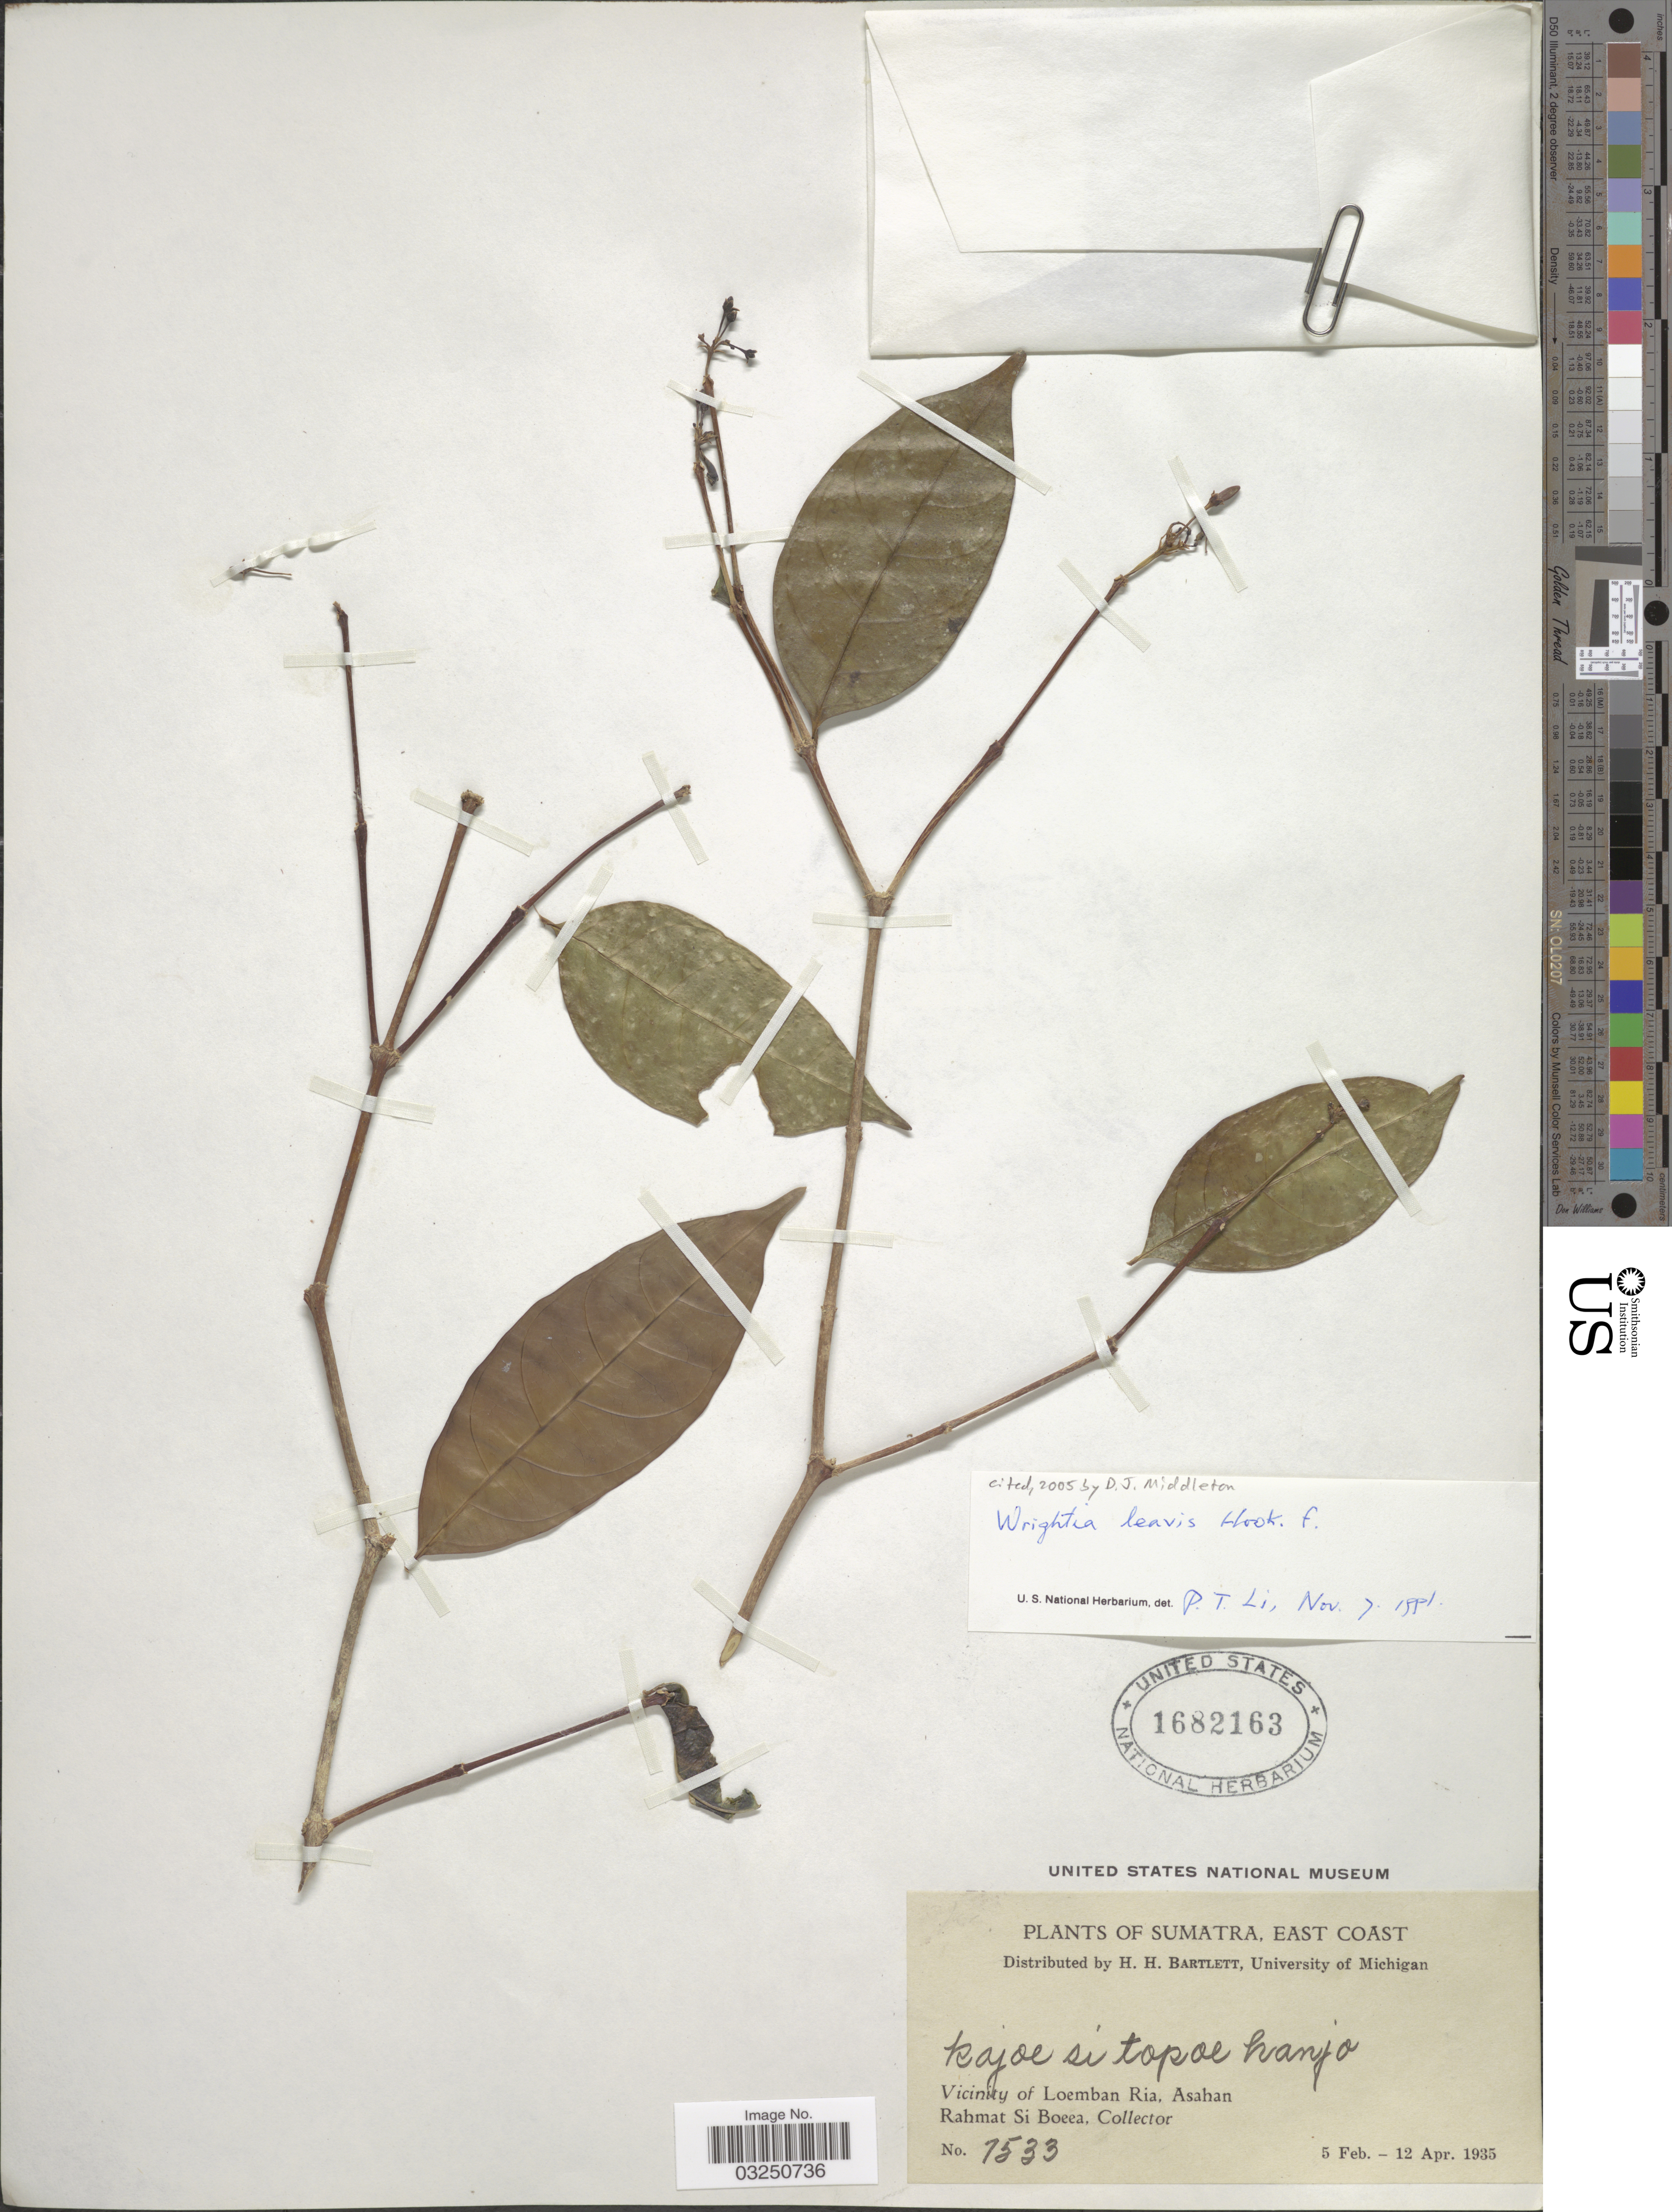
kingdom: Plantae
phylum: Tracheophyta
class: Magnoliopsida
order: Gentianales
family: Apocynaceae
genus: Wrightia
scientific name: Wrightia laevis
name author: Hook. f.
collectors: Rahmat Si Boeea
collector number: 7533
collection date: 1935-02-05/1935-04-12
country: Indonesia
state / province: Sumatra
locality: East Coast. Vicinity of Loemban Ria, Asahan.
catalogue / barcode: US 1682163